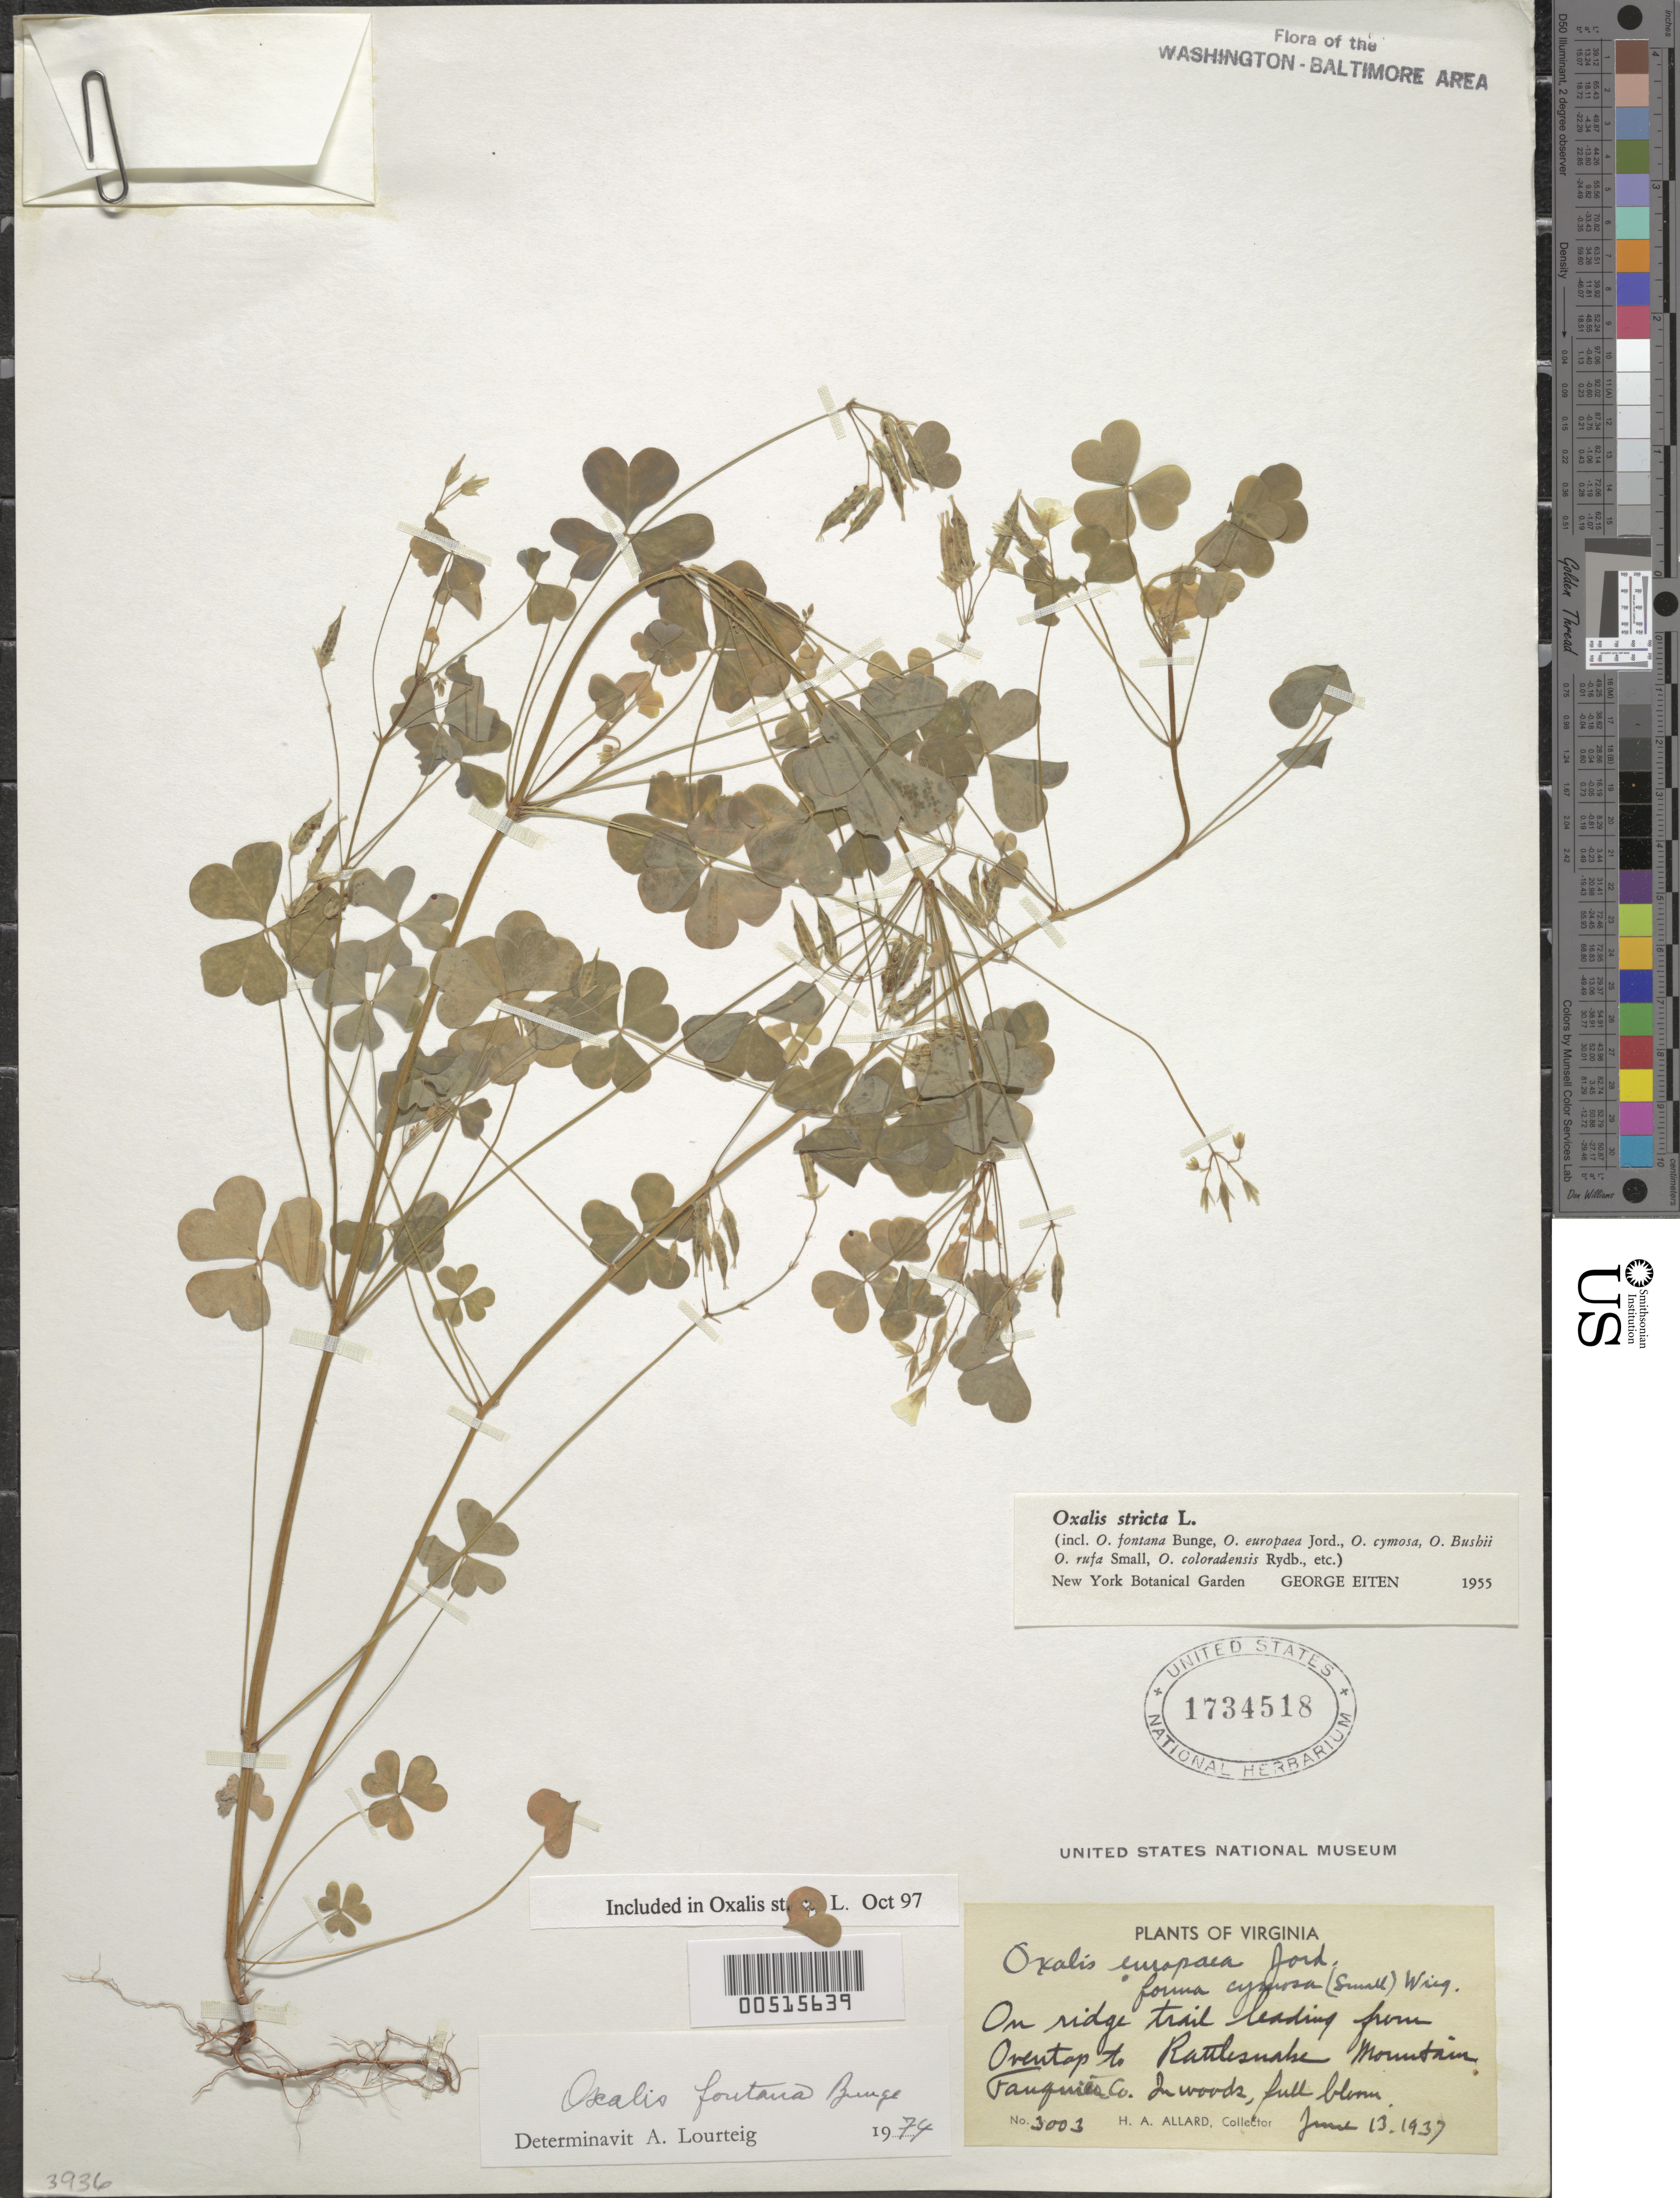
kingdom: Plantae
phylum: Tracheophyta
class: Magnoliopsida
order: Oxalidales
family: Oxalidaceae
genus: Oxalis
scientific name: Oxalis stricta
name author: L.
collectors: H. A. Allard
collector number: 3003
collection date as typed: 13 Jun 1937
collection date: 1937-06-13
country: United States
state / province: Virginia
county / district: Fauquier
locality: On trail leading from Oventop to Rattlesnake Mountain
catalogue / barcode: US 1734518